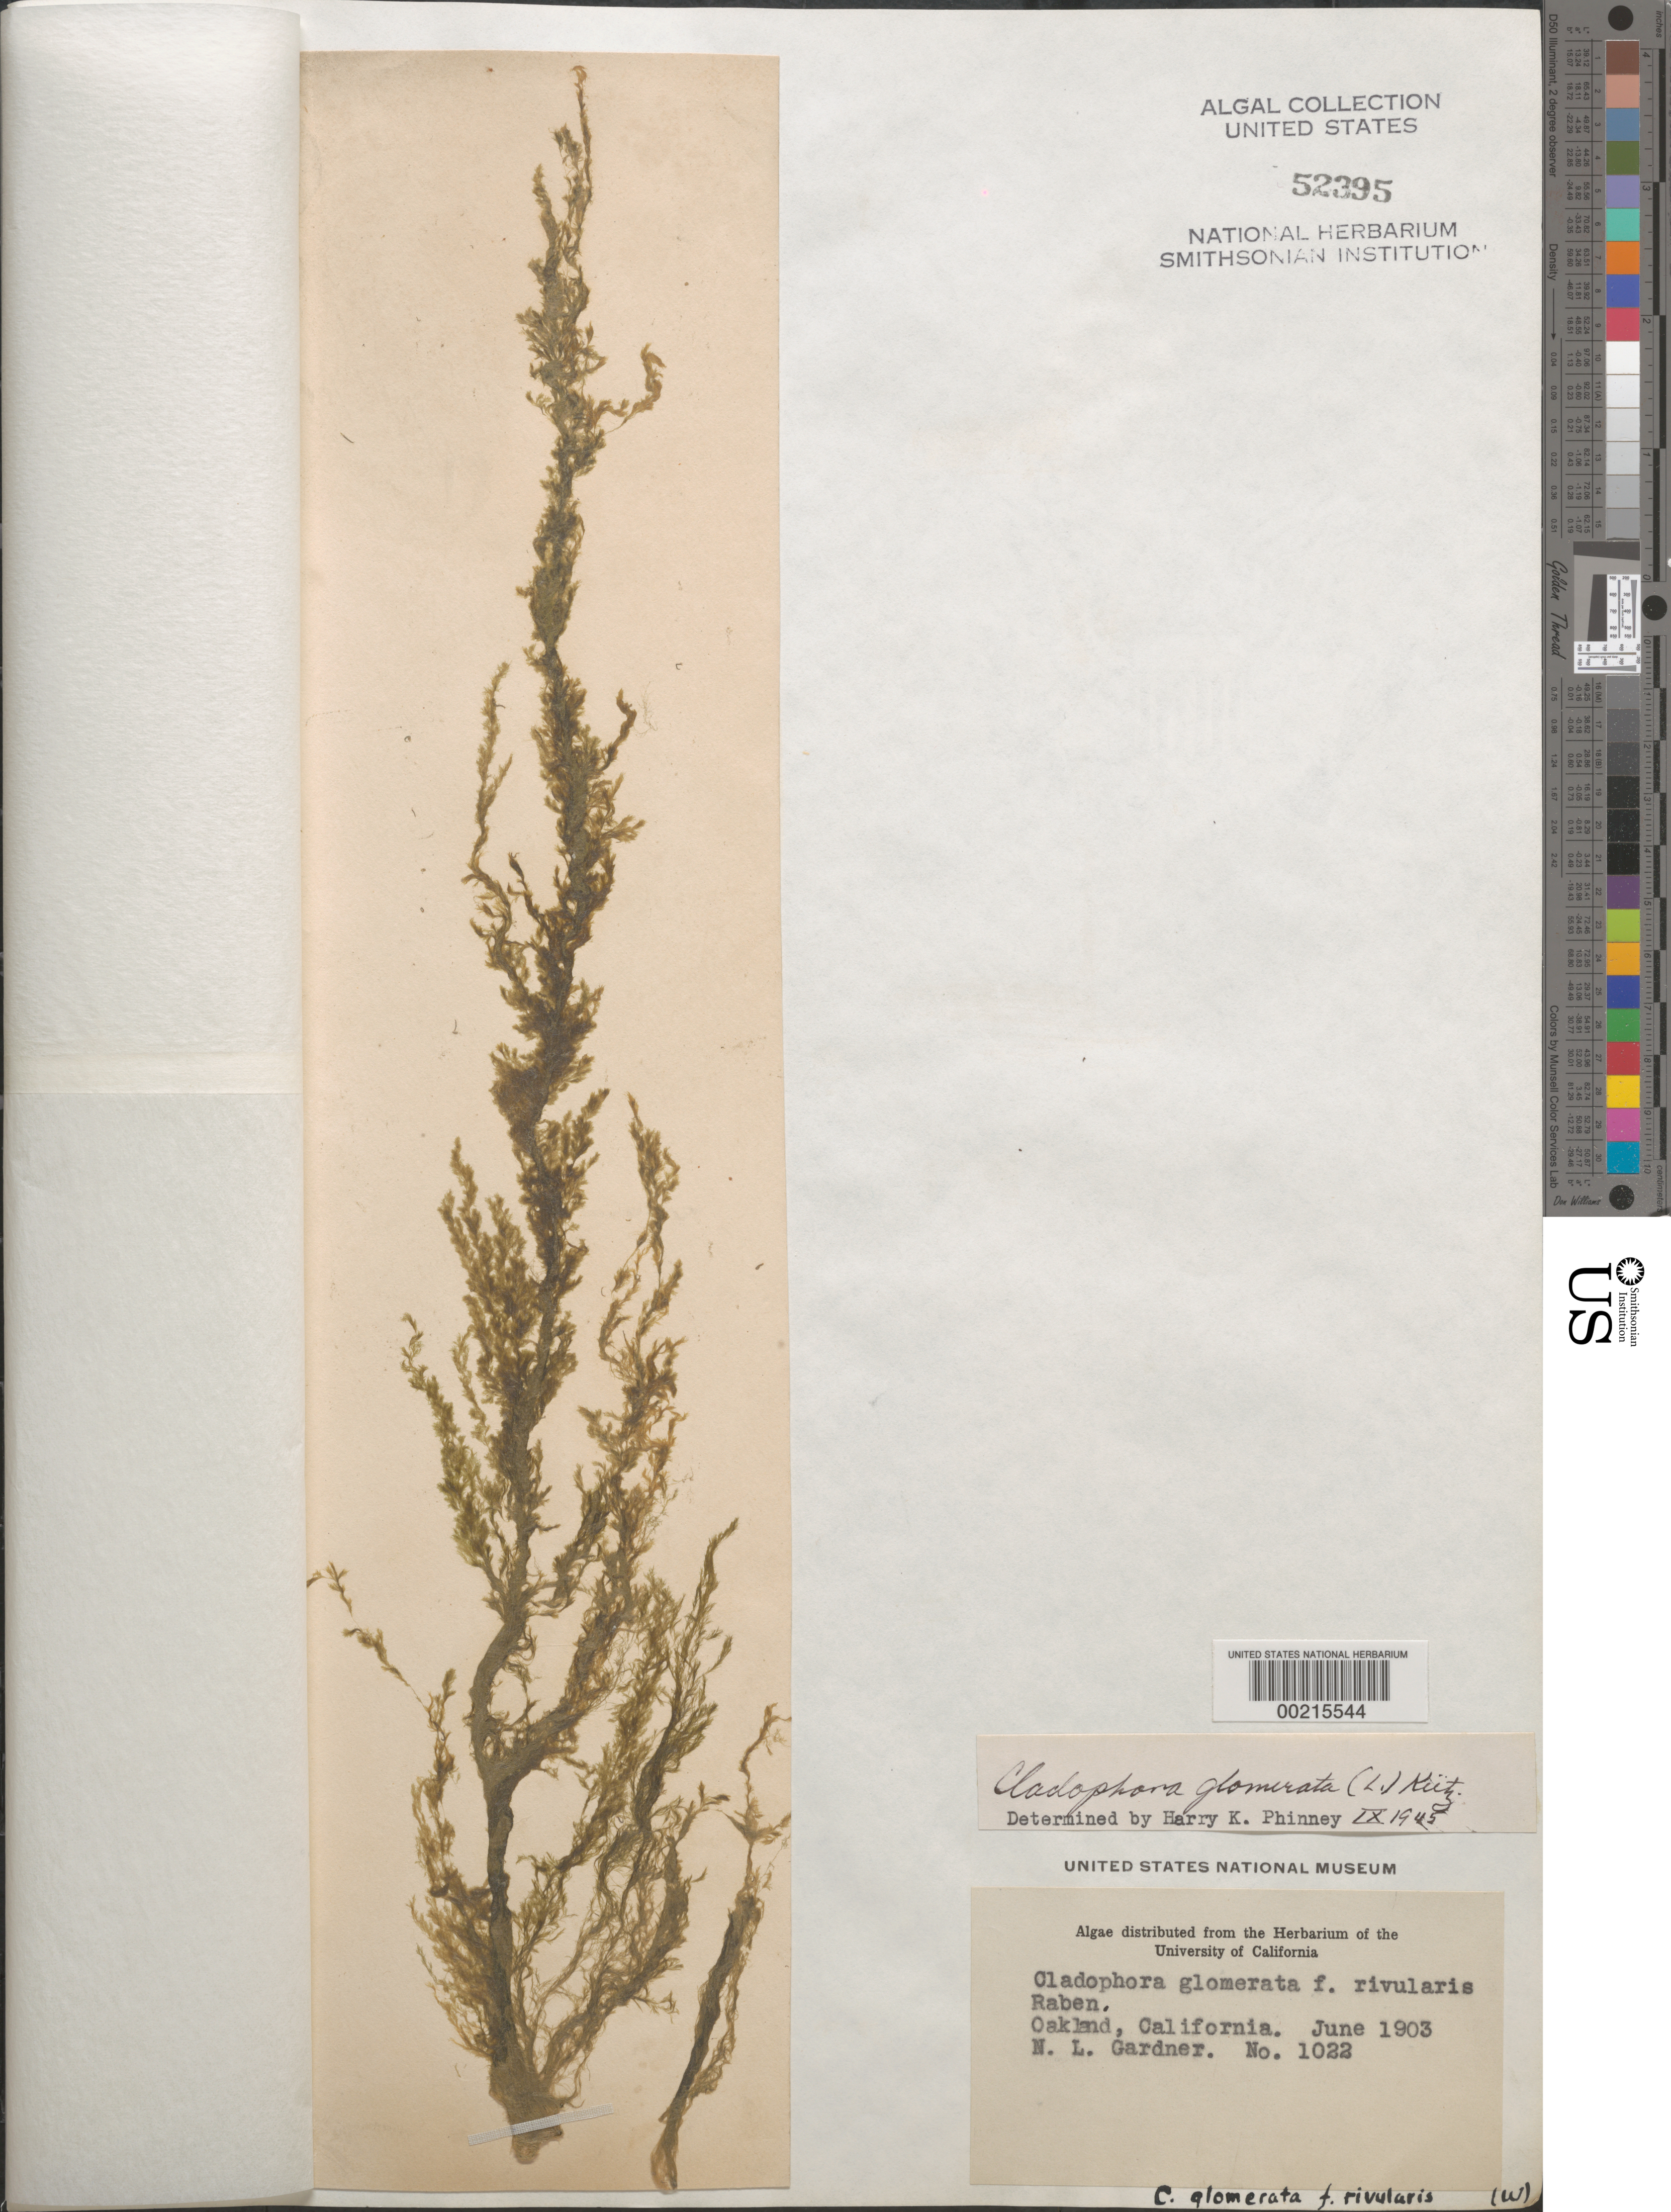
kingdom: Plantae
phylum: Chlorophyta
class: Ulvophyceae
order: Cladophorales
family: Cladophoraceae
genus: Cladophora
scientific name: Cladophora glomerata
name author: (L.) Kütz.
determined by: Phinney, H. K.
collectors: N. Gardner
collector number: NLG 1022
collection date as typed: Jun 1903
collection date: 1903-06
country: United States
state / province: California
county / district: Alameda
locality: Oakland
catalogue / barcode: US 52395